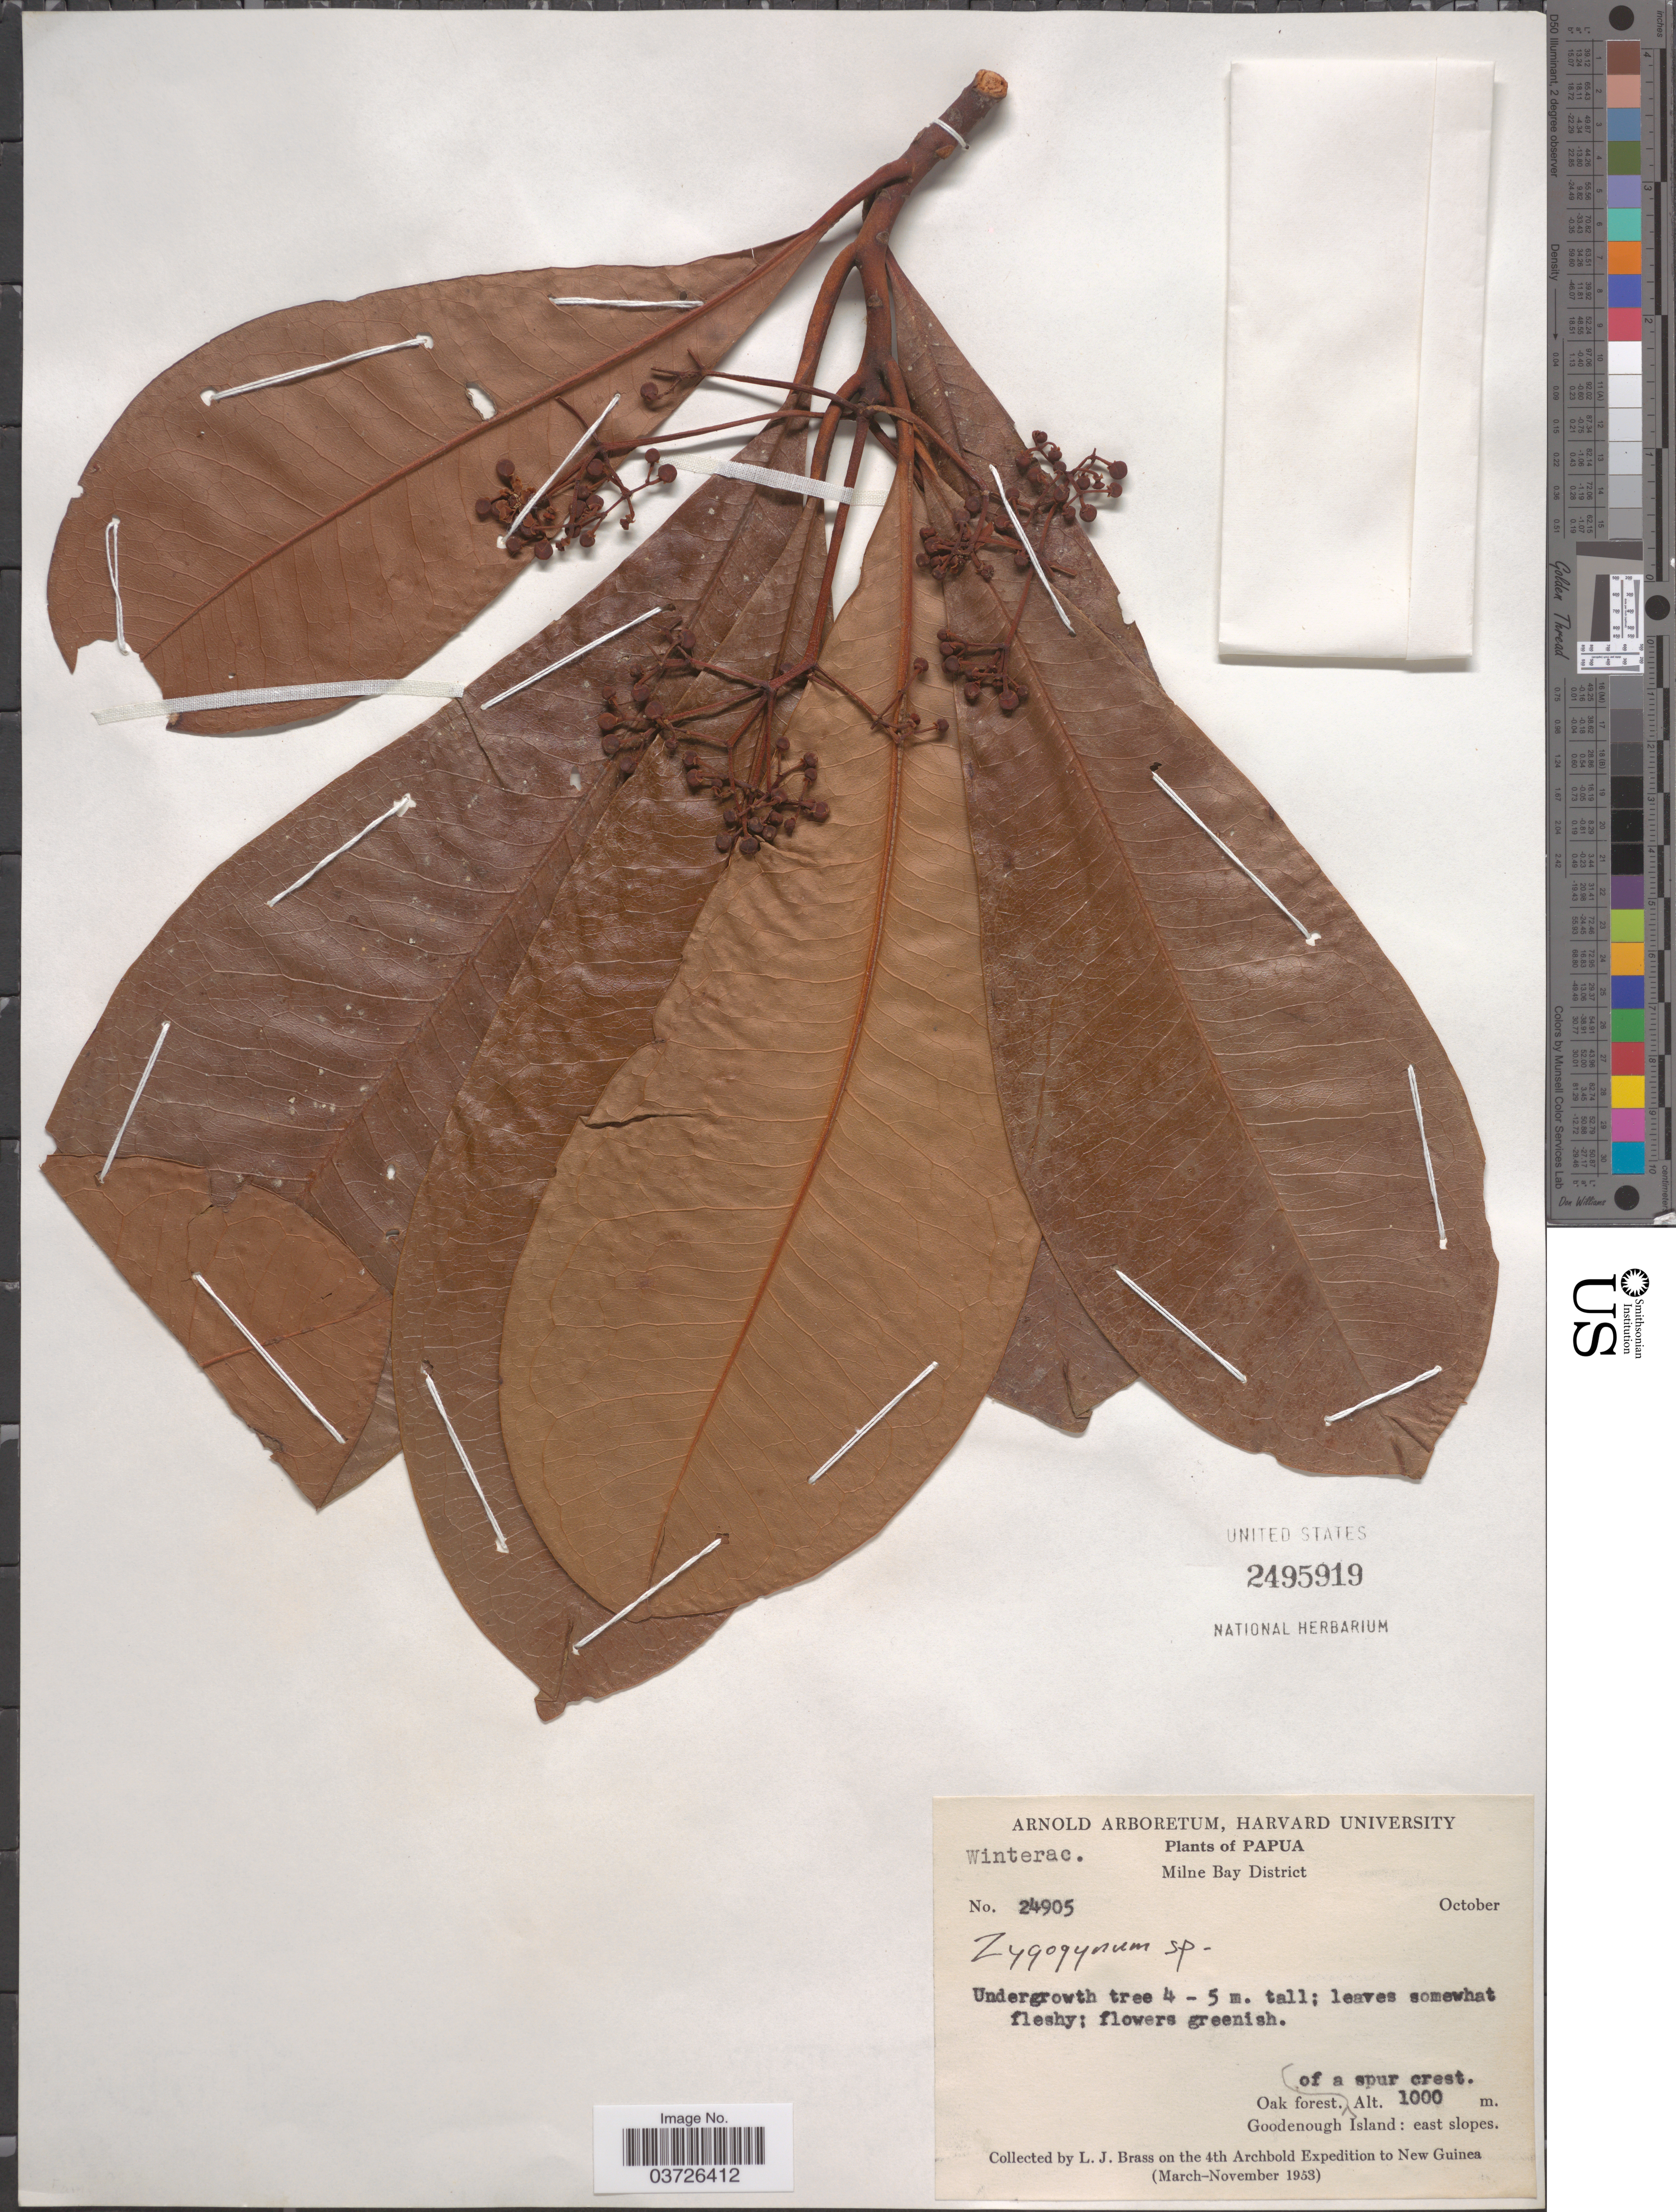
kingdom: Plantae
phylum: Tracheophyta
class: Magnoliopsida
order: Canellales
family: Winteraceae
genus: Zygogynum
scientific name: Zygogynum sp.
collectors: L. J. Brass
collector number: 24905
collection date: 1953-10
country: Papua New Guinea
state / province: Milne Bay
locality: Papua. Milne Bay District. Goodenough Island: east slopes. New Guinea.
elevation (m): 1000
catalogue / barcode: US 2495919